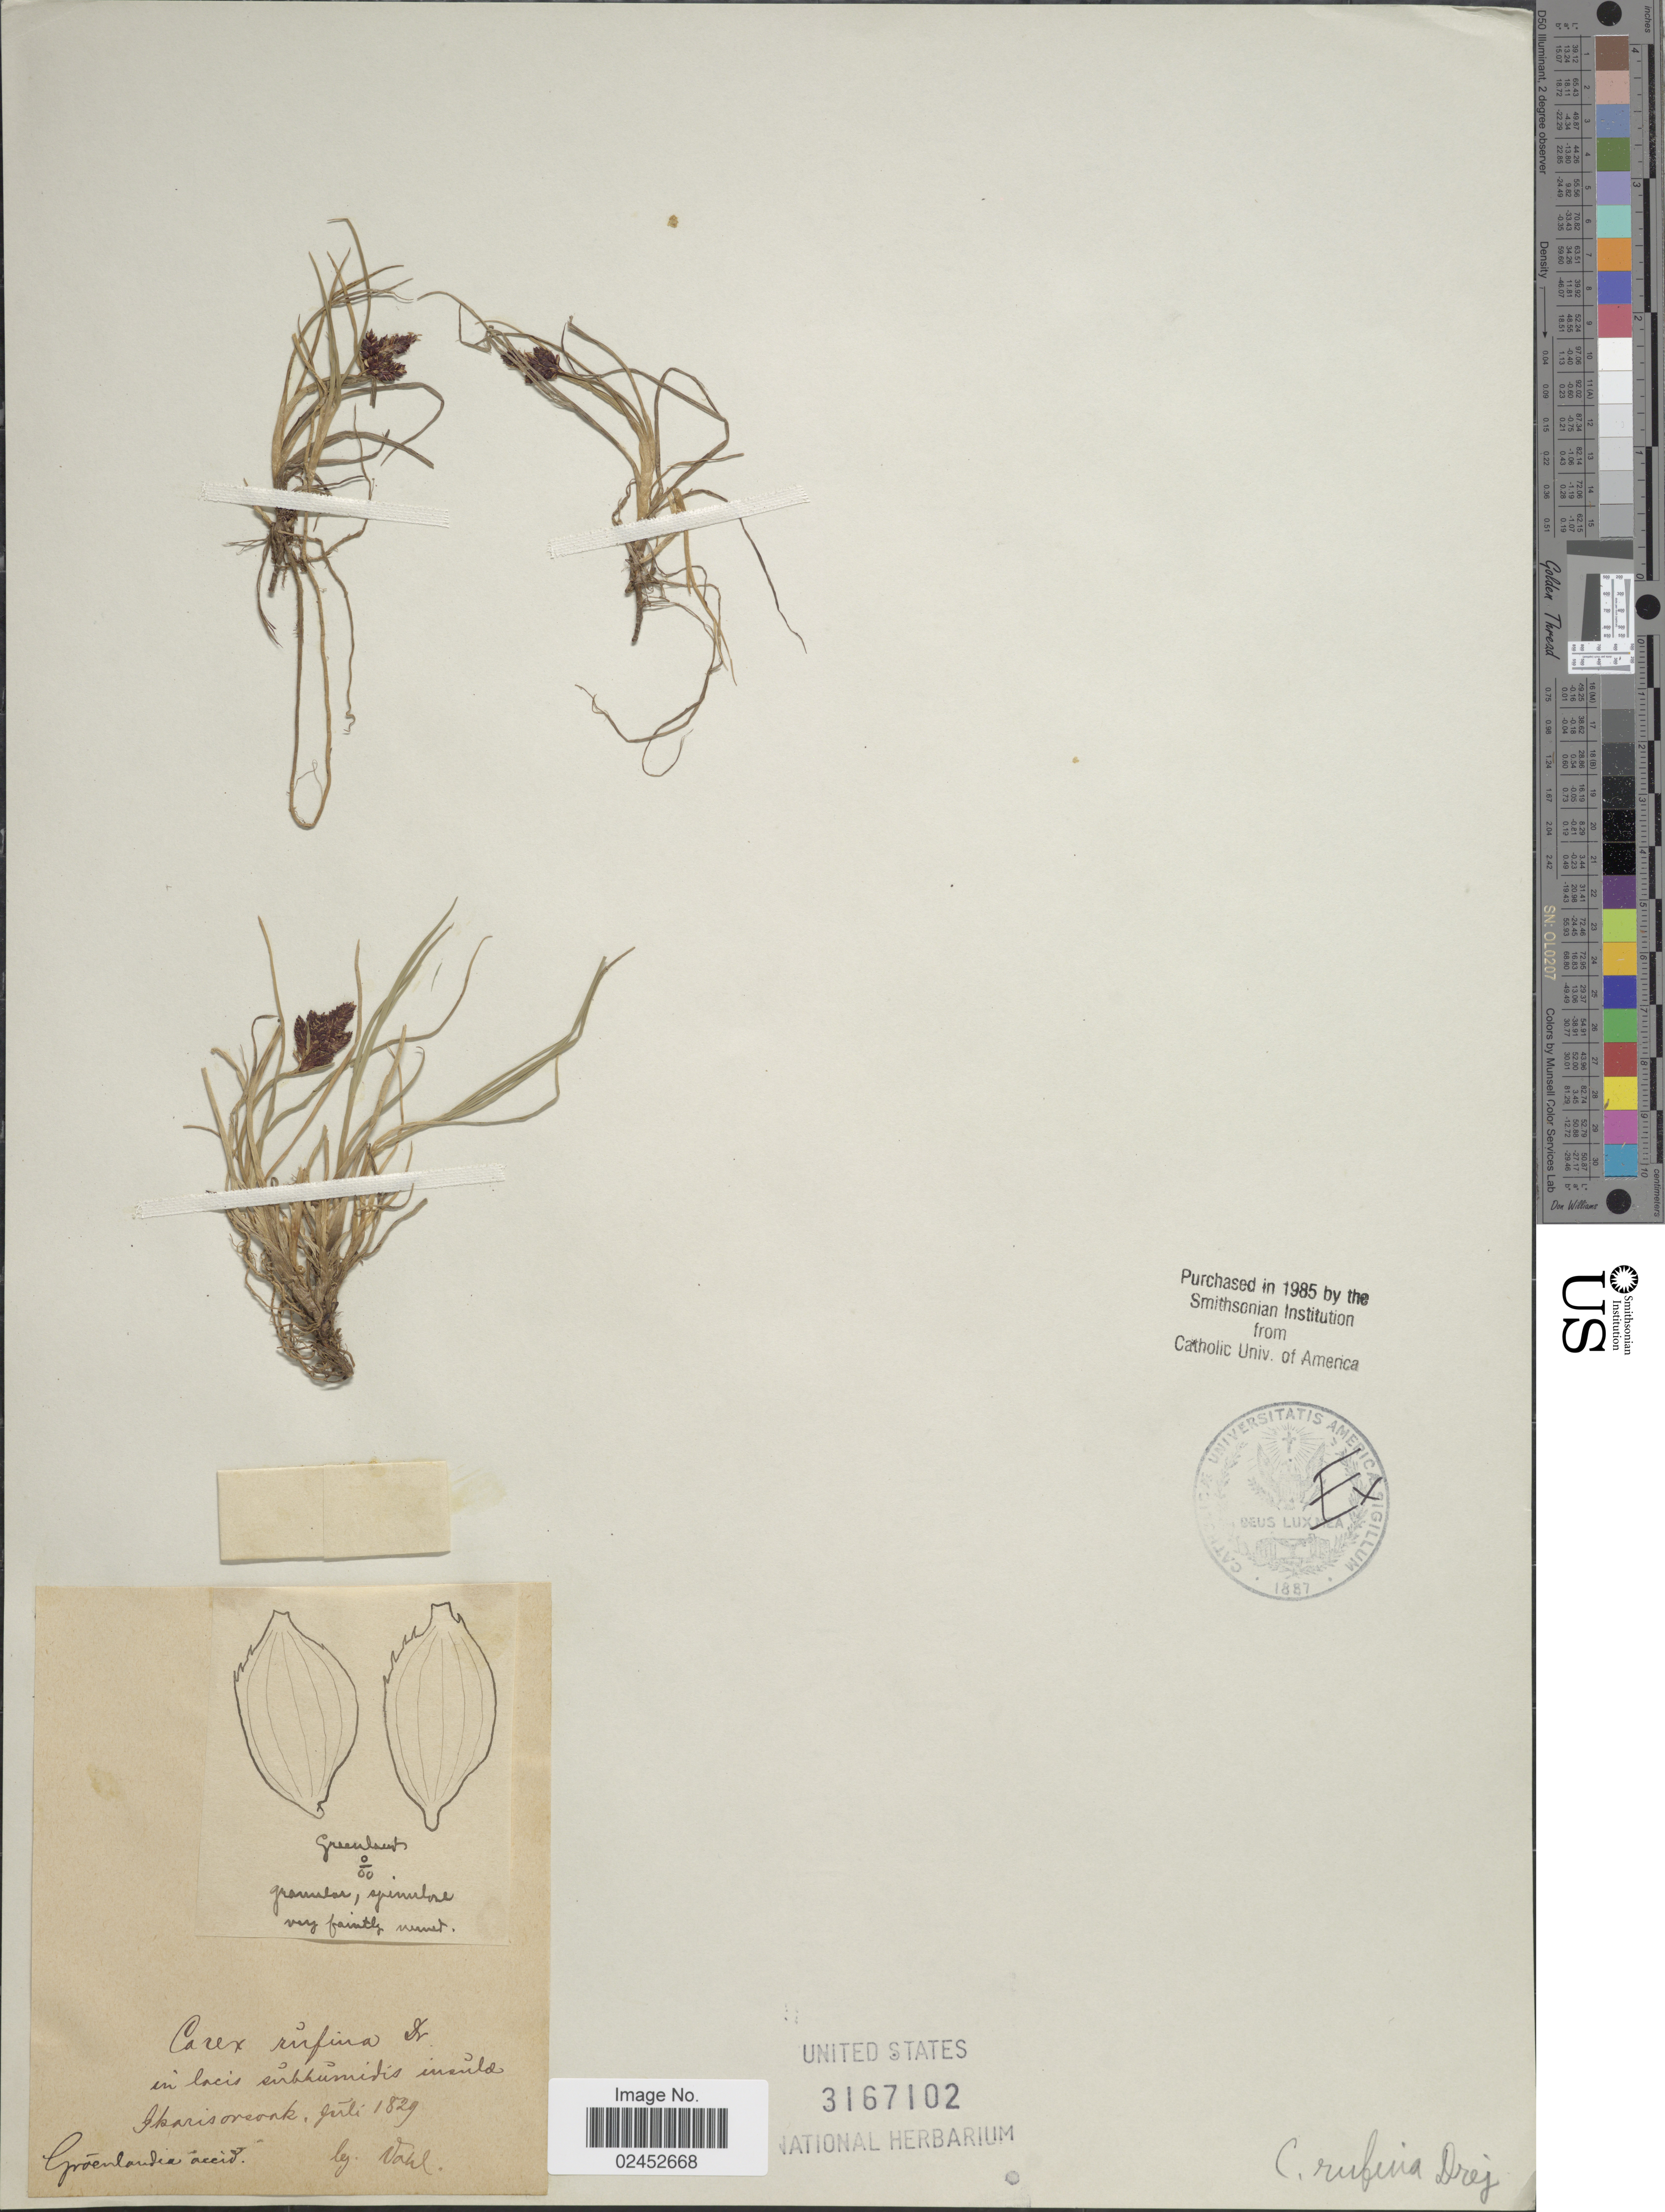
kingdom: Plantae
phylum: Tracheophyta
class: Liliopsida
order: Poales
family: Cyperaceae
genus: Carex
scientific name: Carex rufina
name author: Drejer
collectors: -- Vahl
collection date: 1829-07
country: Greenland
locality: In locis subhumidis insula Ikerasarsuak [interpreted], Groenlandia occid.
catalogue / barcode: US 3167102